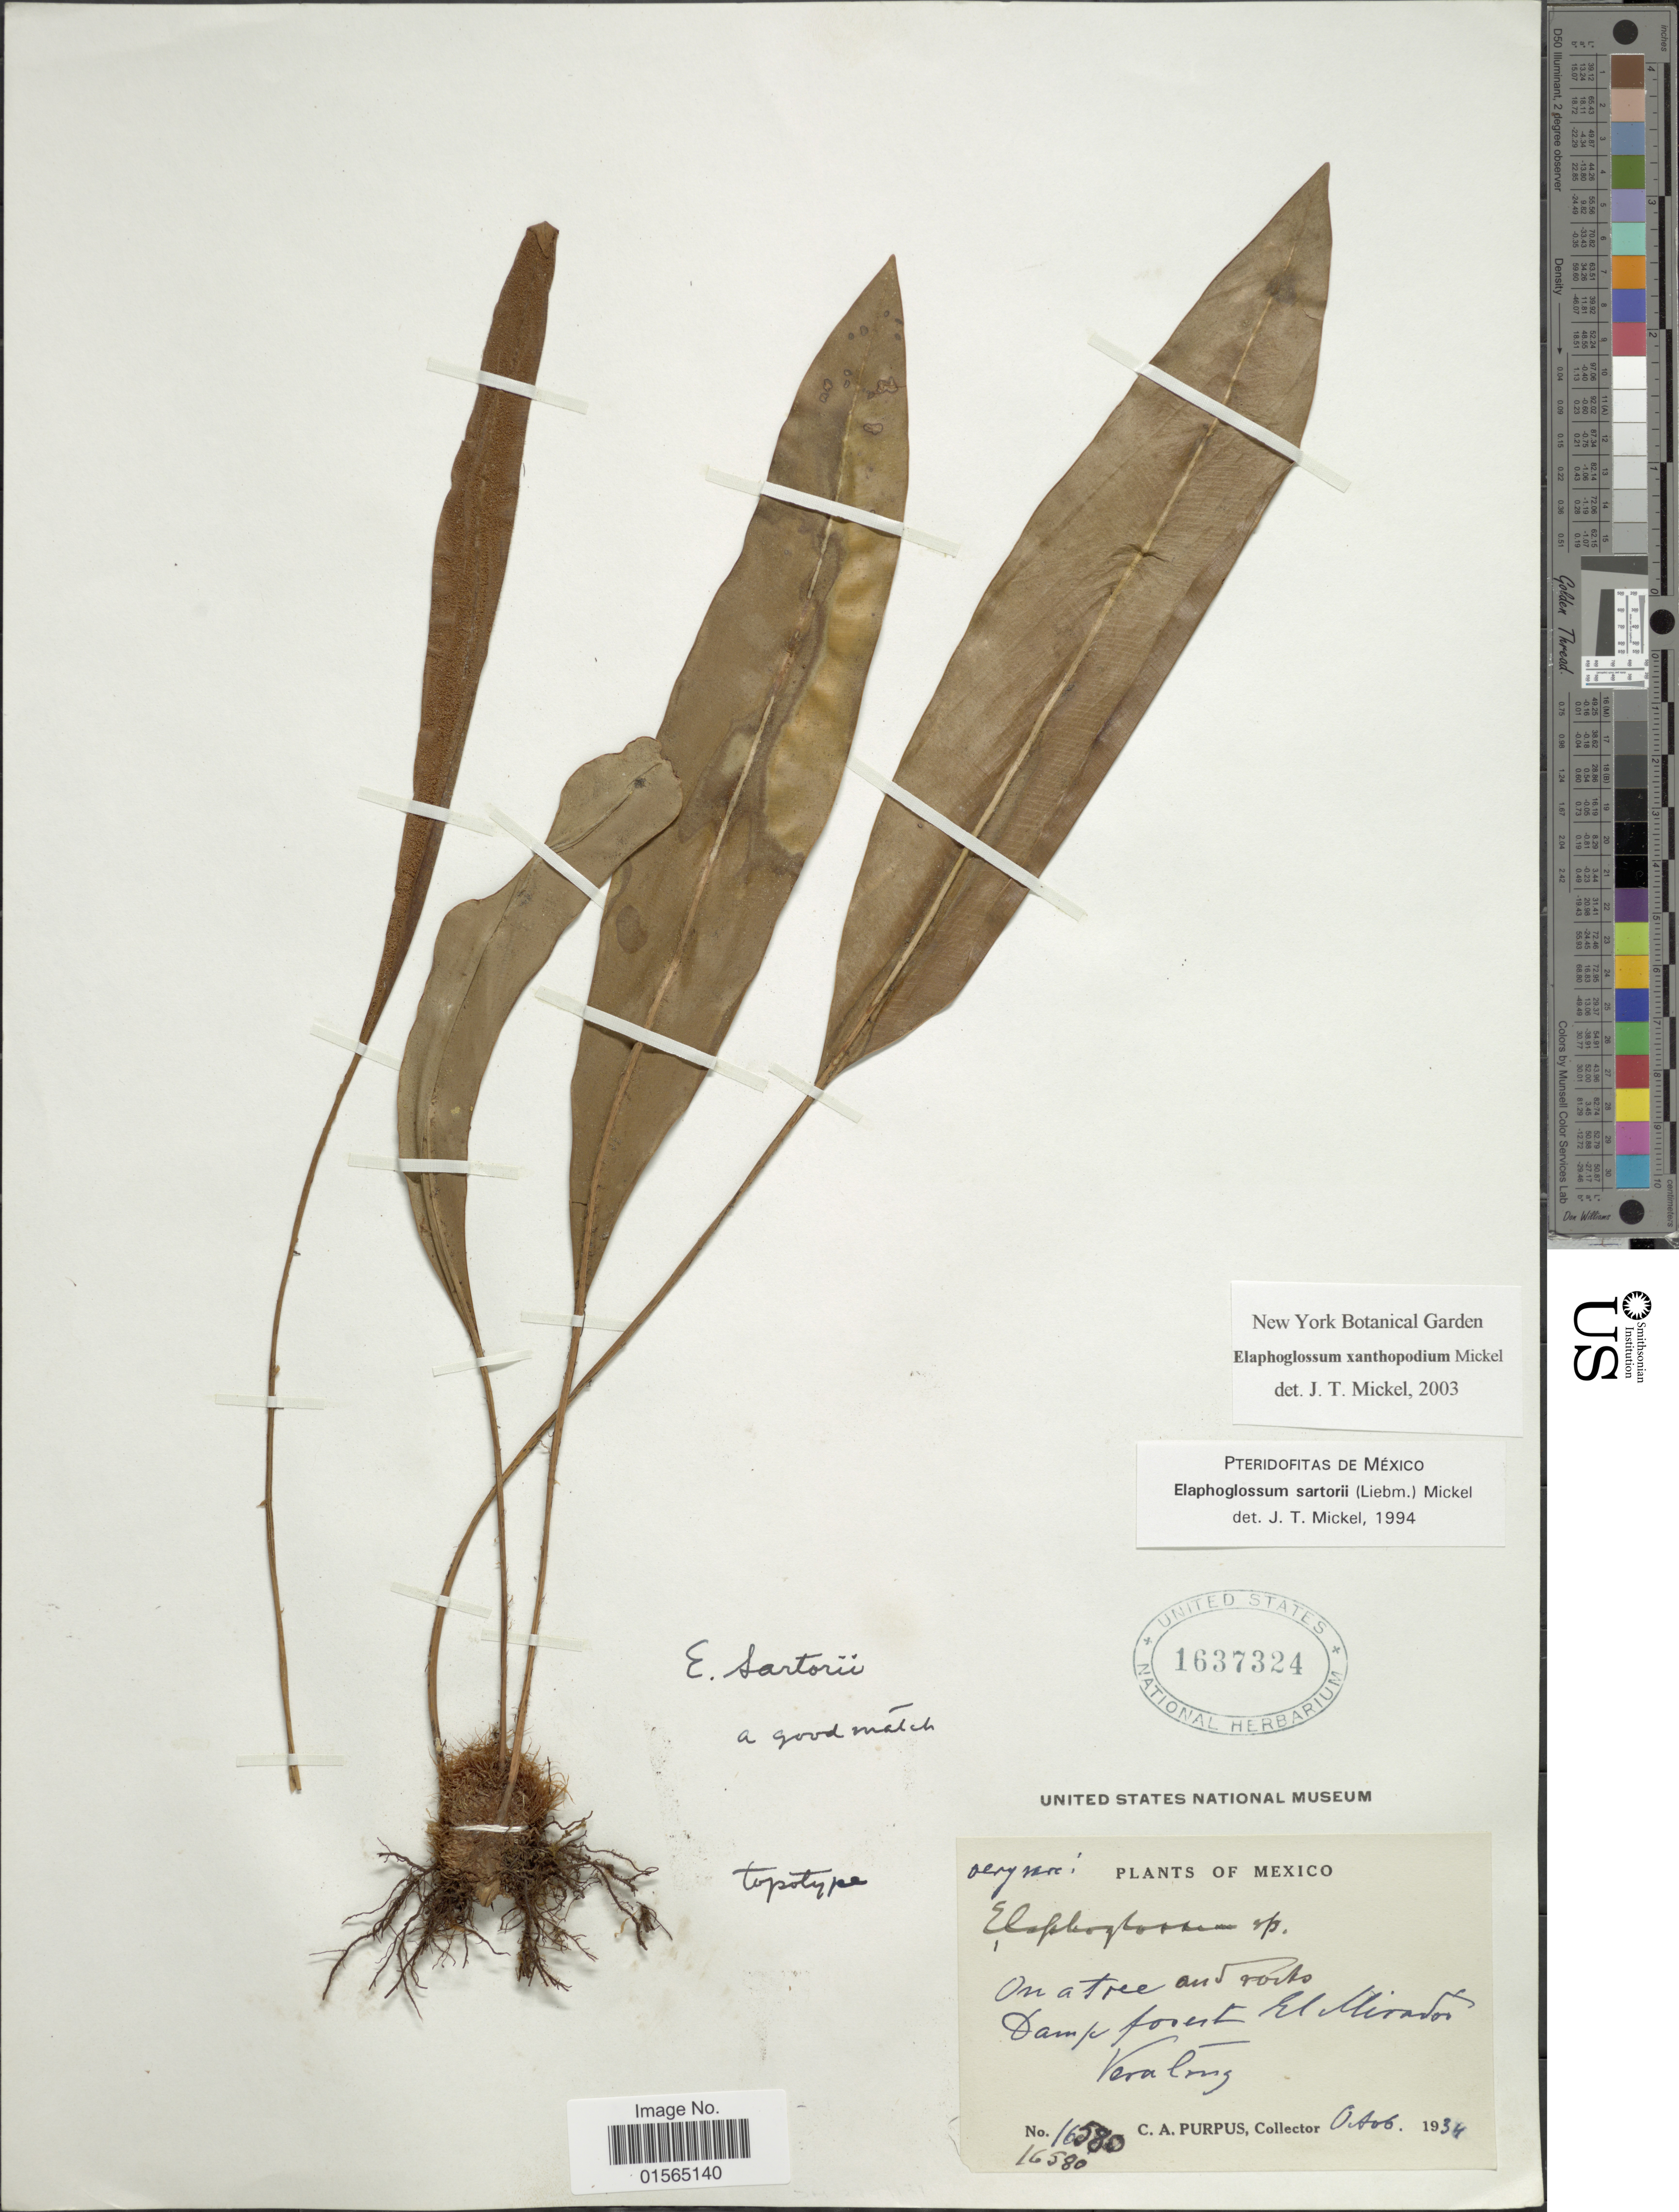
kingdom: Plantae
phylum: Tracheophyta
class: Polypodiopsida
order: Polypodiales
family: Dryopteridaceae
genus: Elaphoglossum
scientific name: Elaphoglossum xanthopodum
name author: Mickel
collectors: C. A. Purpus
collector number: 16580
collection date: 1934-10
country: Mexico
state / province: Veracruz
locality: Damp forest el Mirador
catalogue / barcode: US 1637324